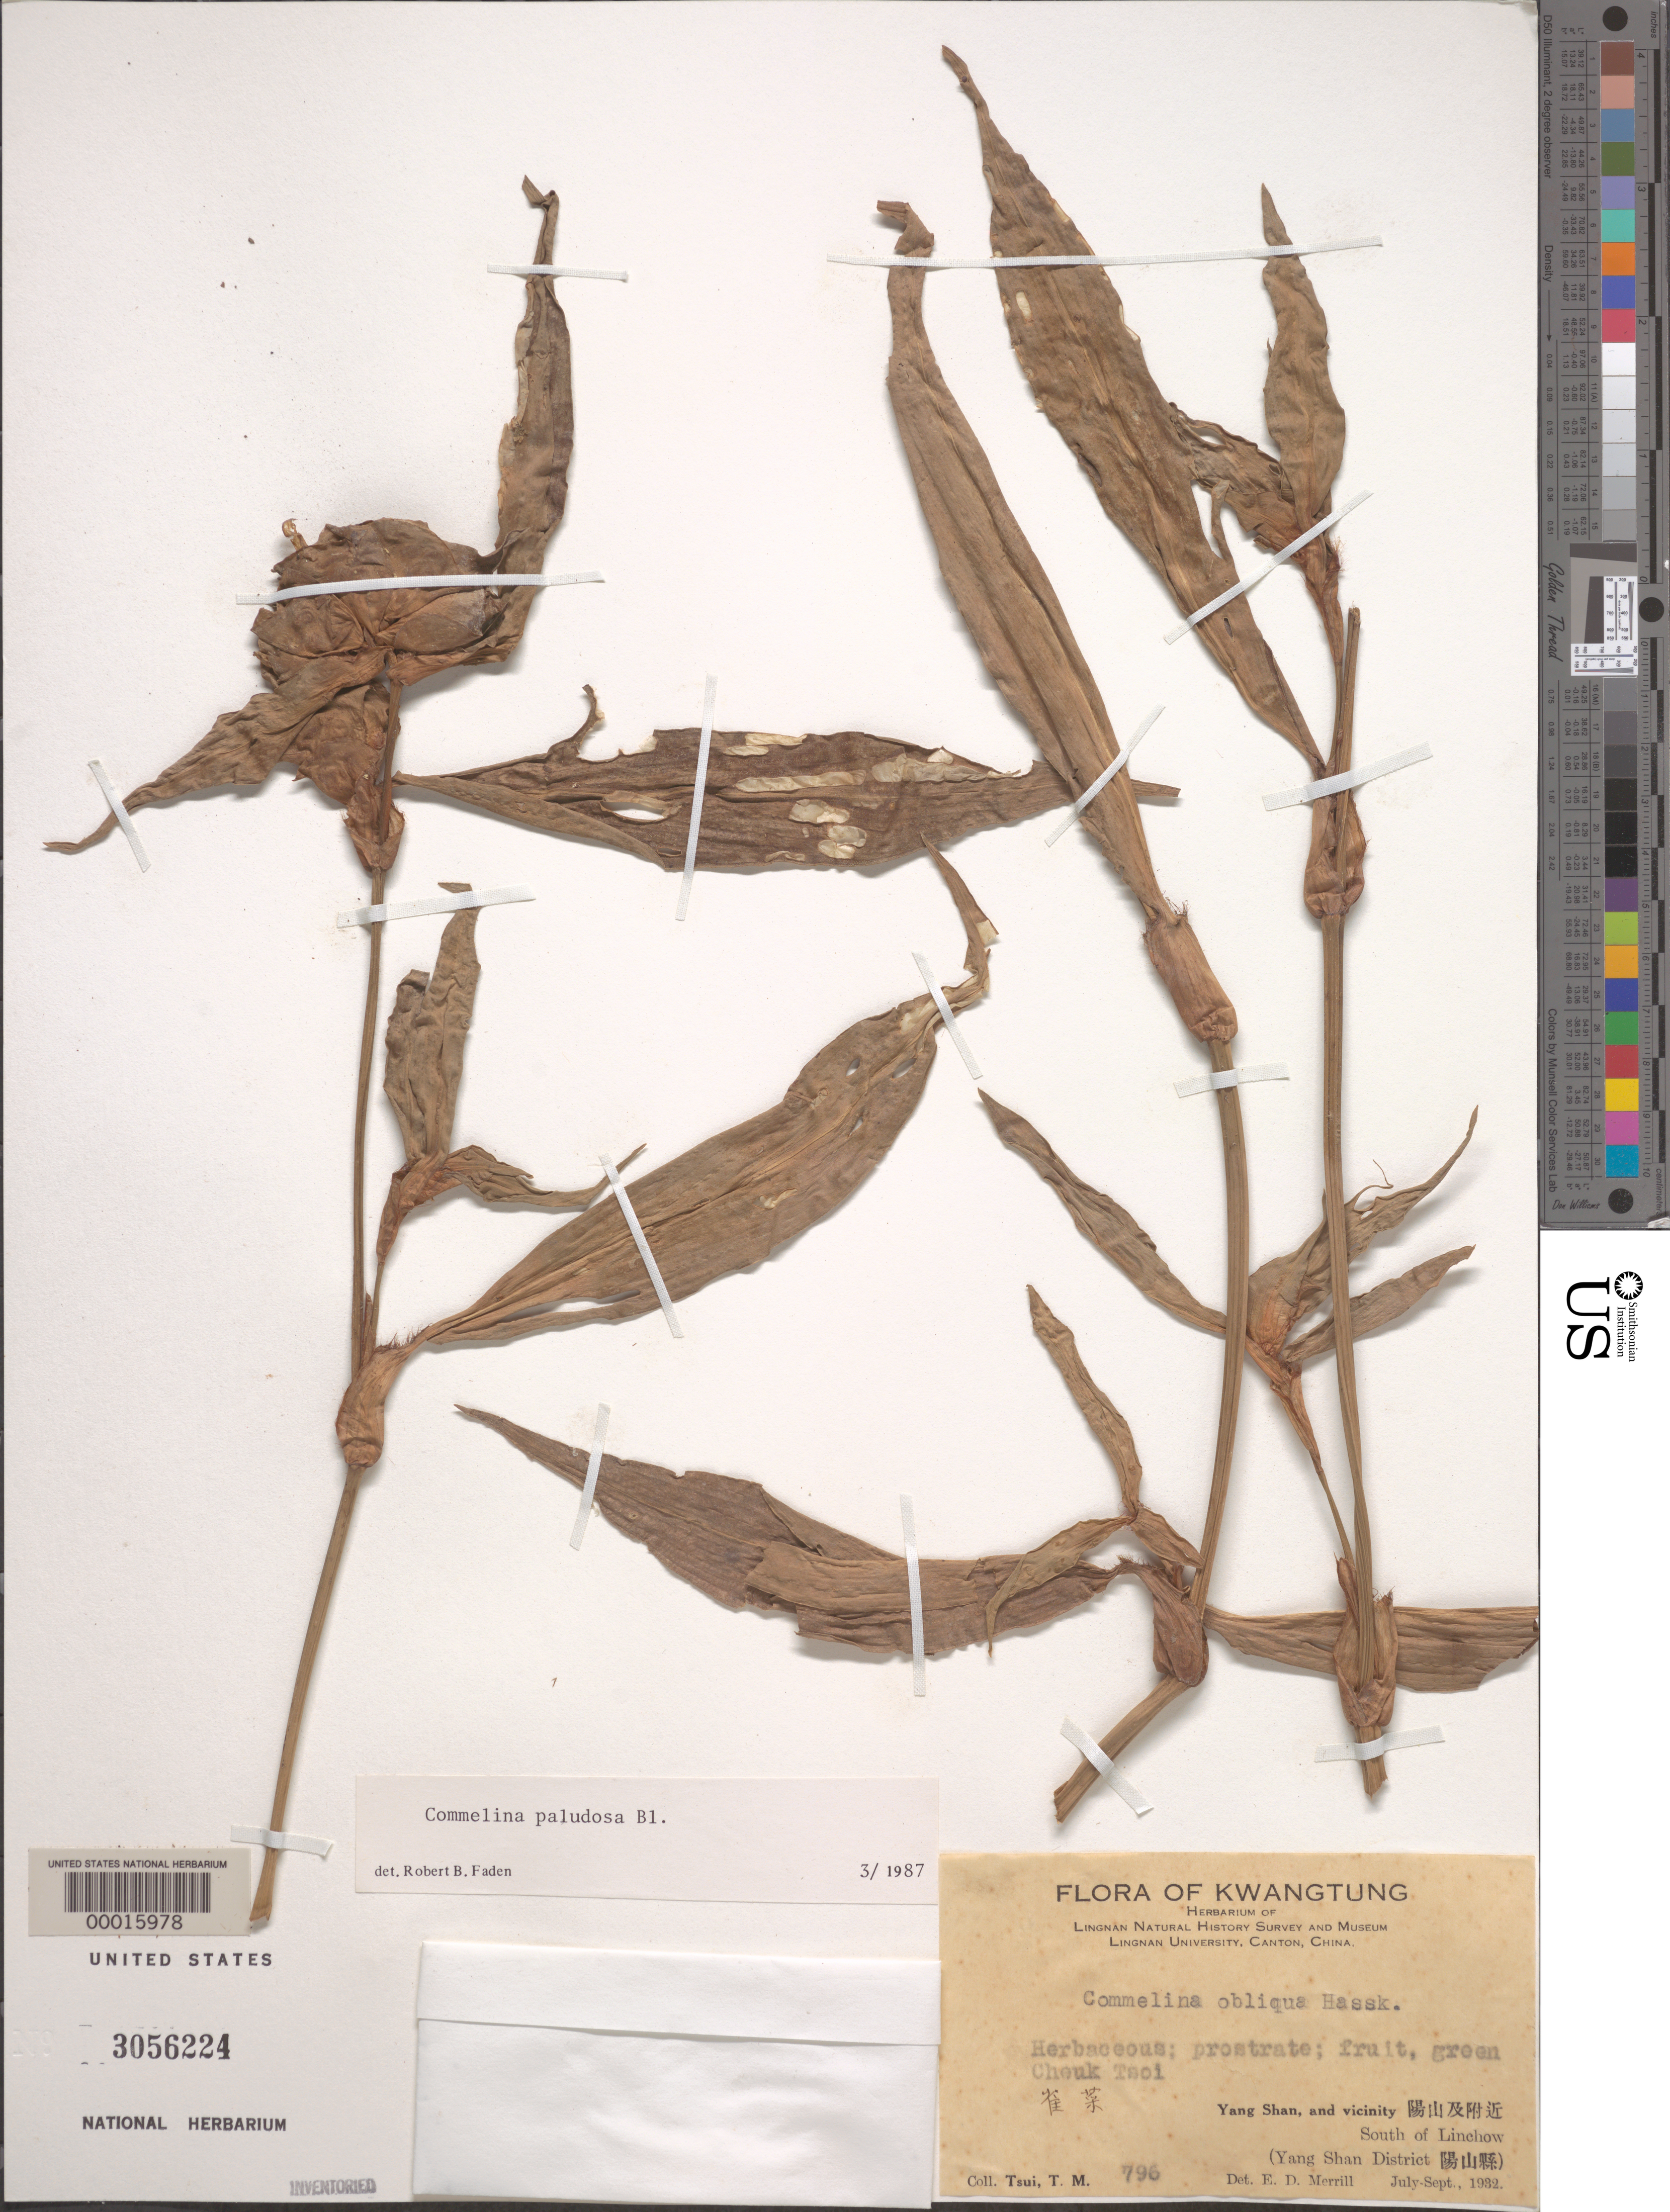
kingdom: Plantae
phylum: Tracheophyta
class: Liliopsida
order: Commelinales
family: Commelinaceae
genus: Commelina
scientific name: Commelina paludosa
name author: Blume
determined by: Faden, Robert B., (US), Smithsonian Institution - National Museum of Natural History (UNITED STATES)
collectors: T. Tsui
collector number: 796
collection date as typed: Jul 1932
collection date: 1932-07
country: China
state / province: Guangdong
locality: Yang shan dist., yang shan and vicinity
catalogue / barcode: US 3056224